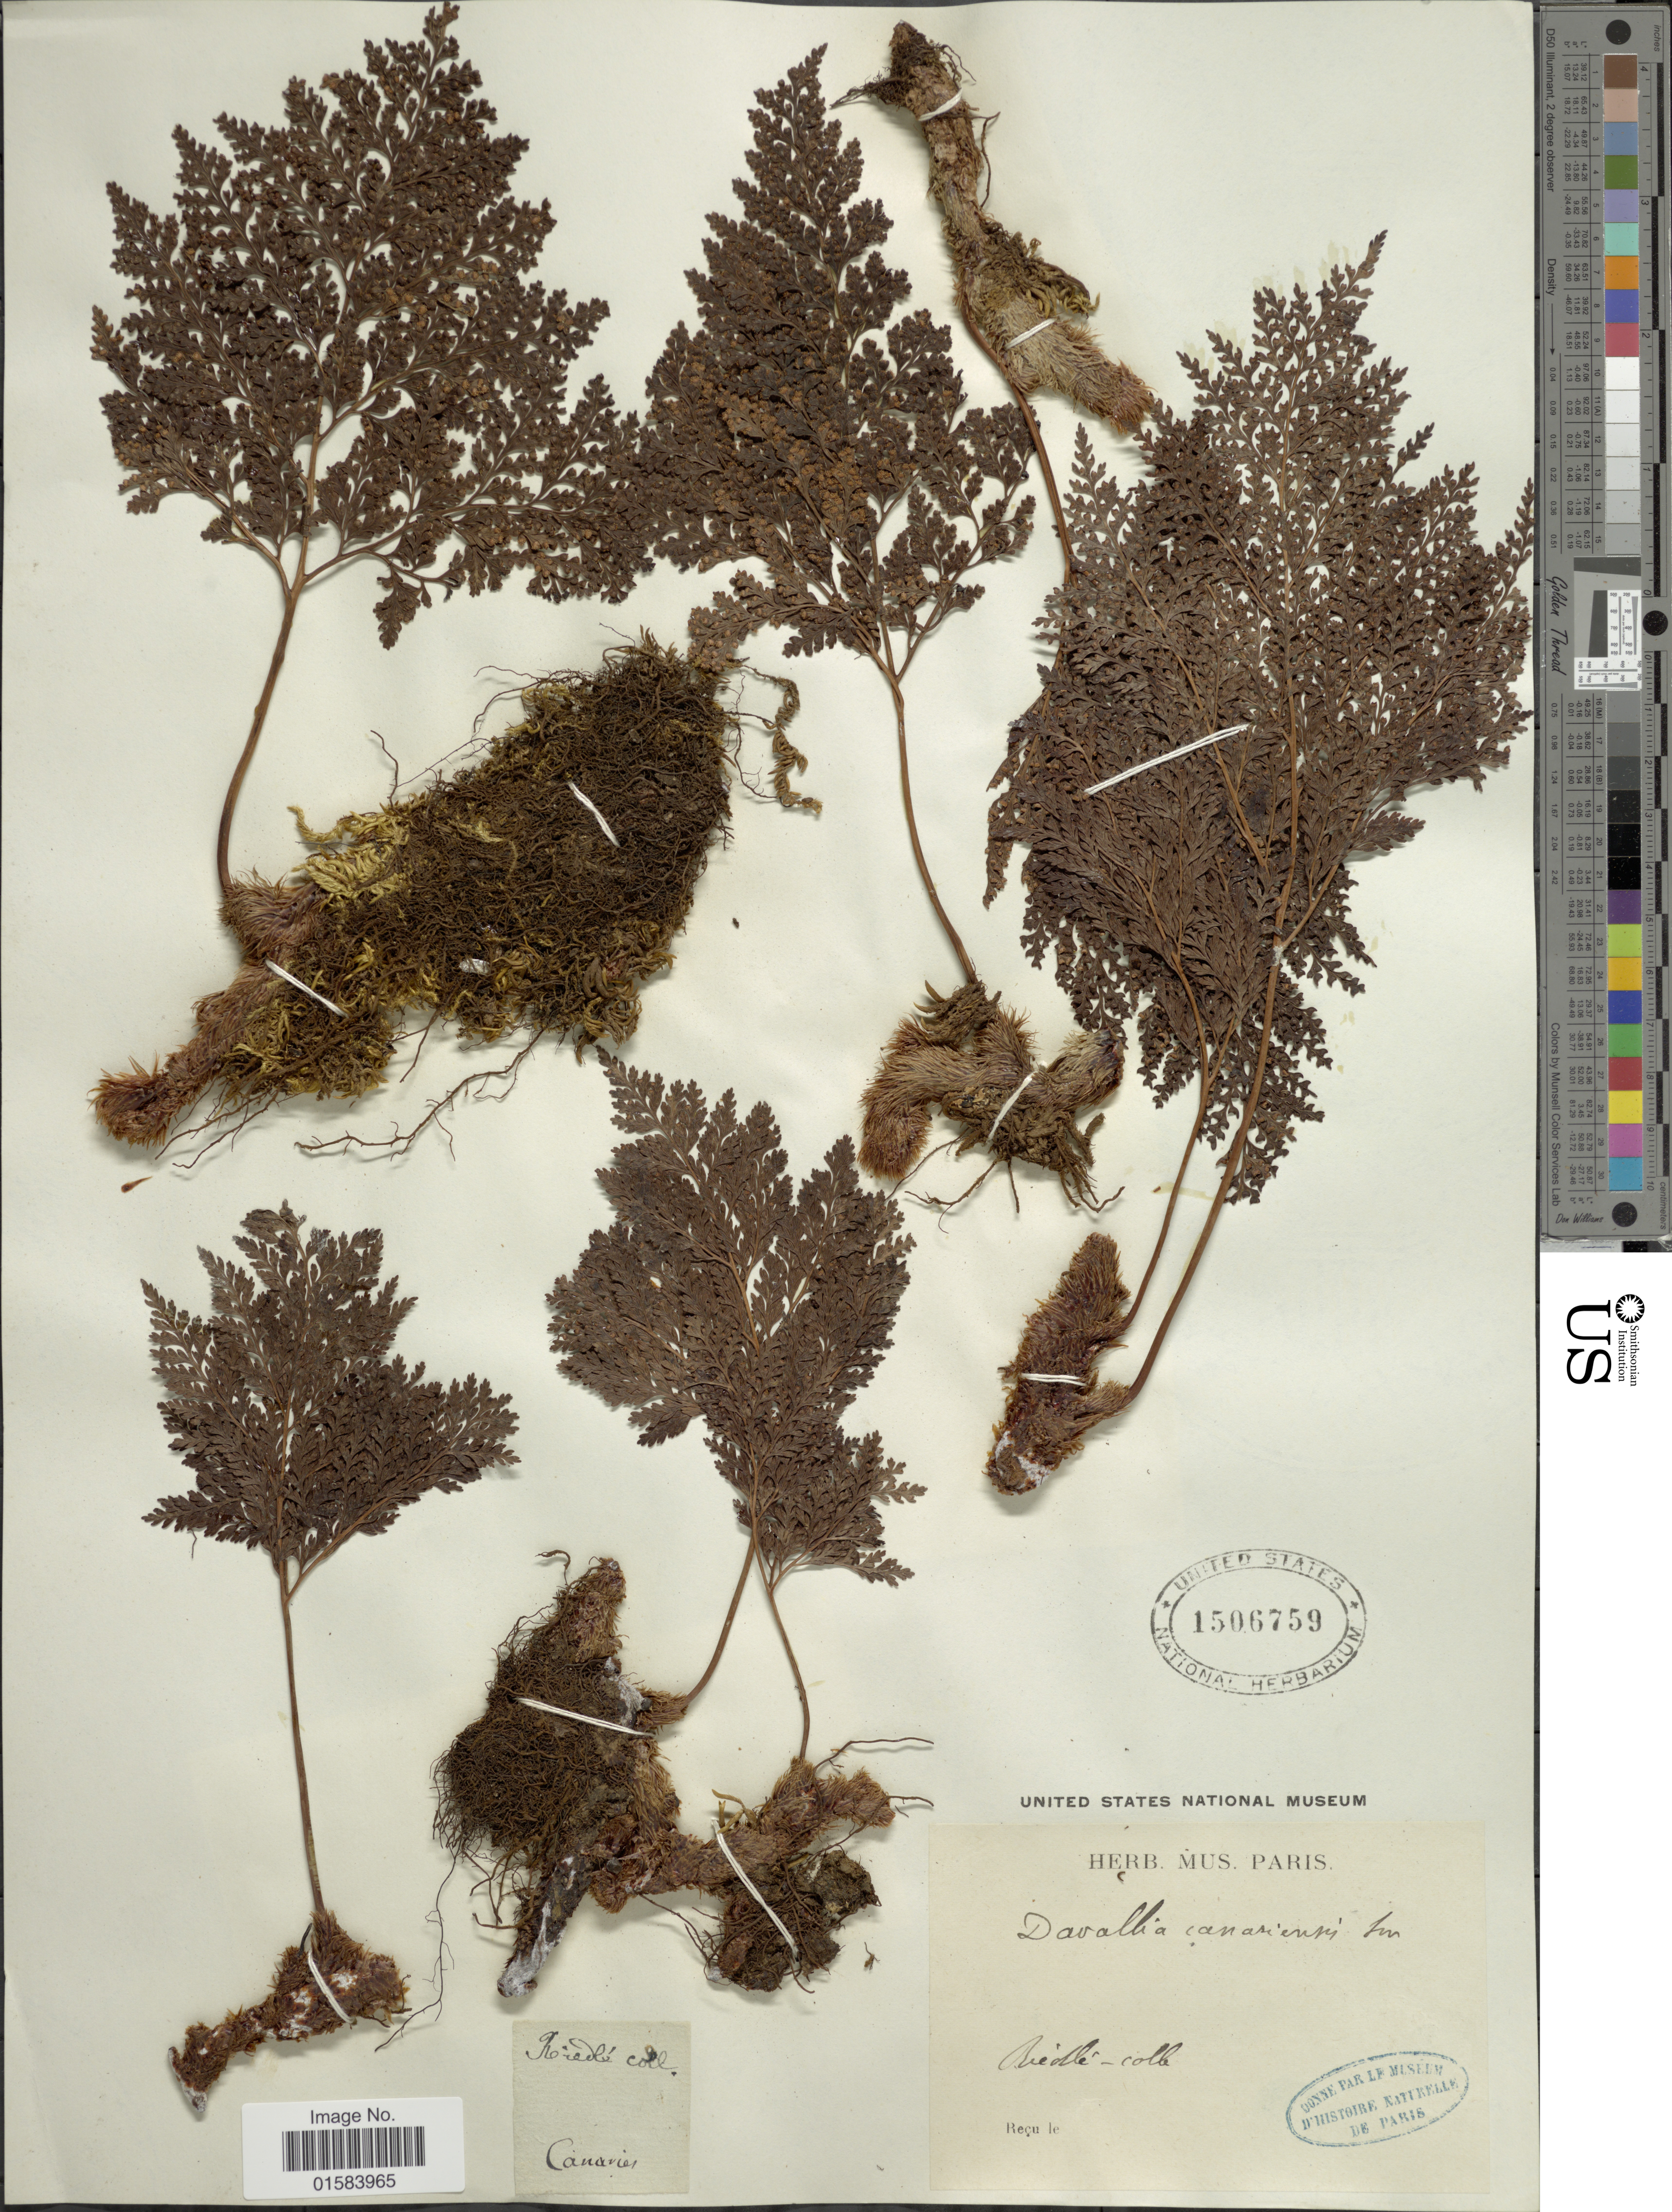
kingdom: Plantae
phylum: Tracheophyta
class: Polypodiopsida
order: Polypodiales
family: Davalliaceae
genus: Davallia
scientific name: Davallia canariensis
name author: (L.) Sm.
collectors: -. Riedle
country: Spain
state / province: Canarias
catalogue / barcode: US 1506759